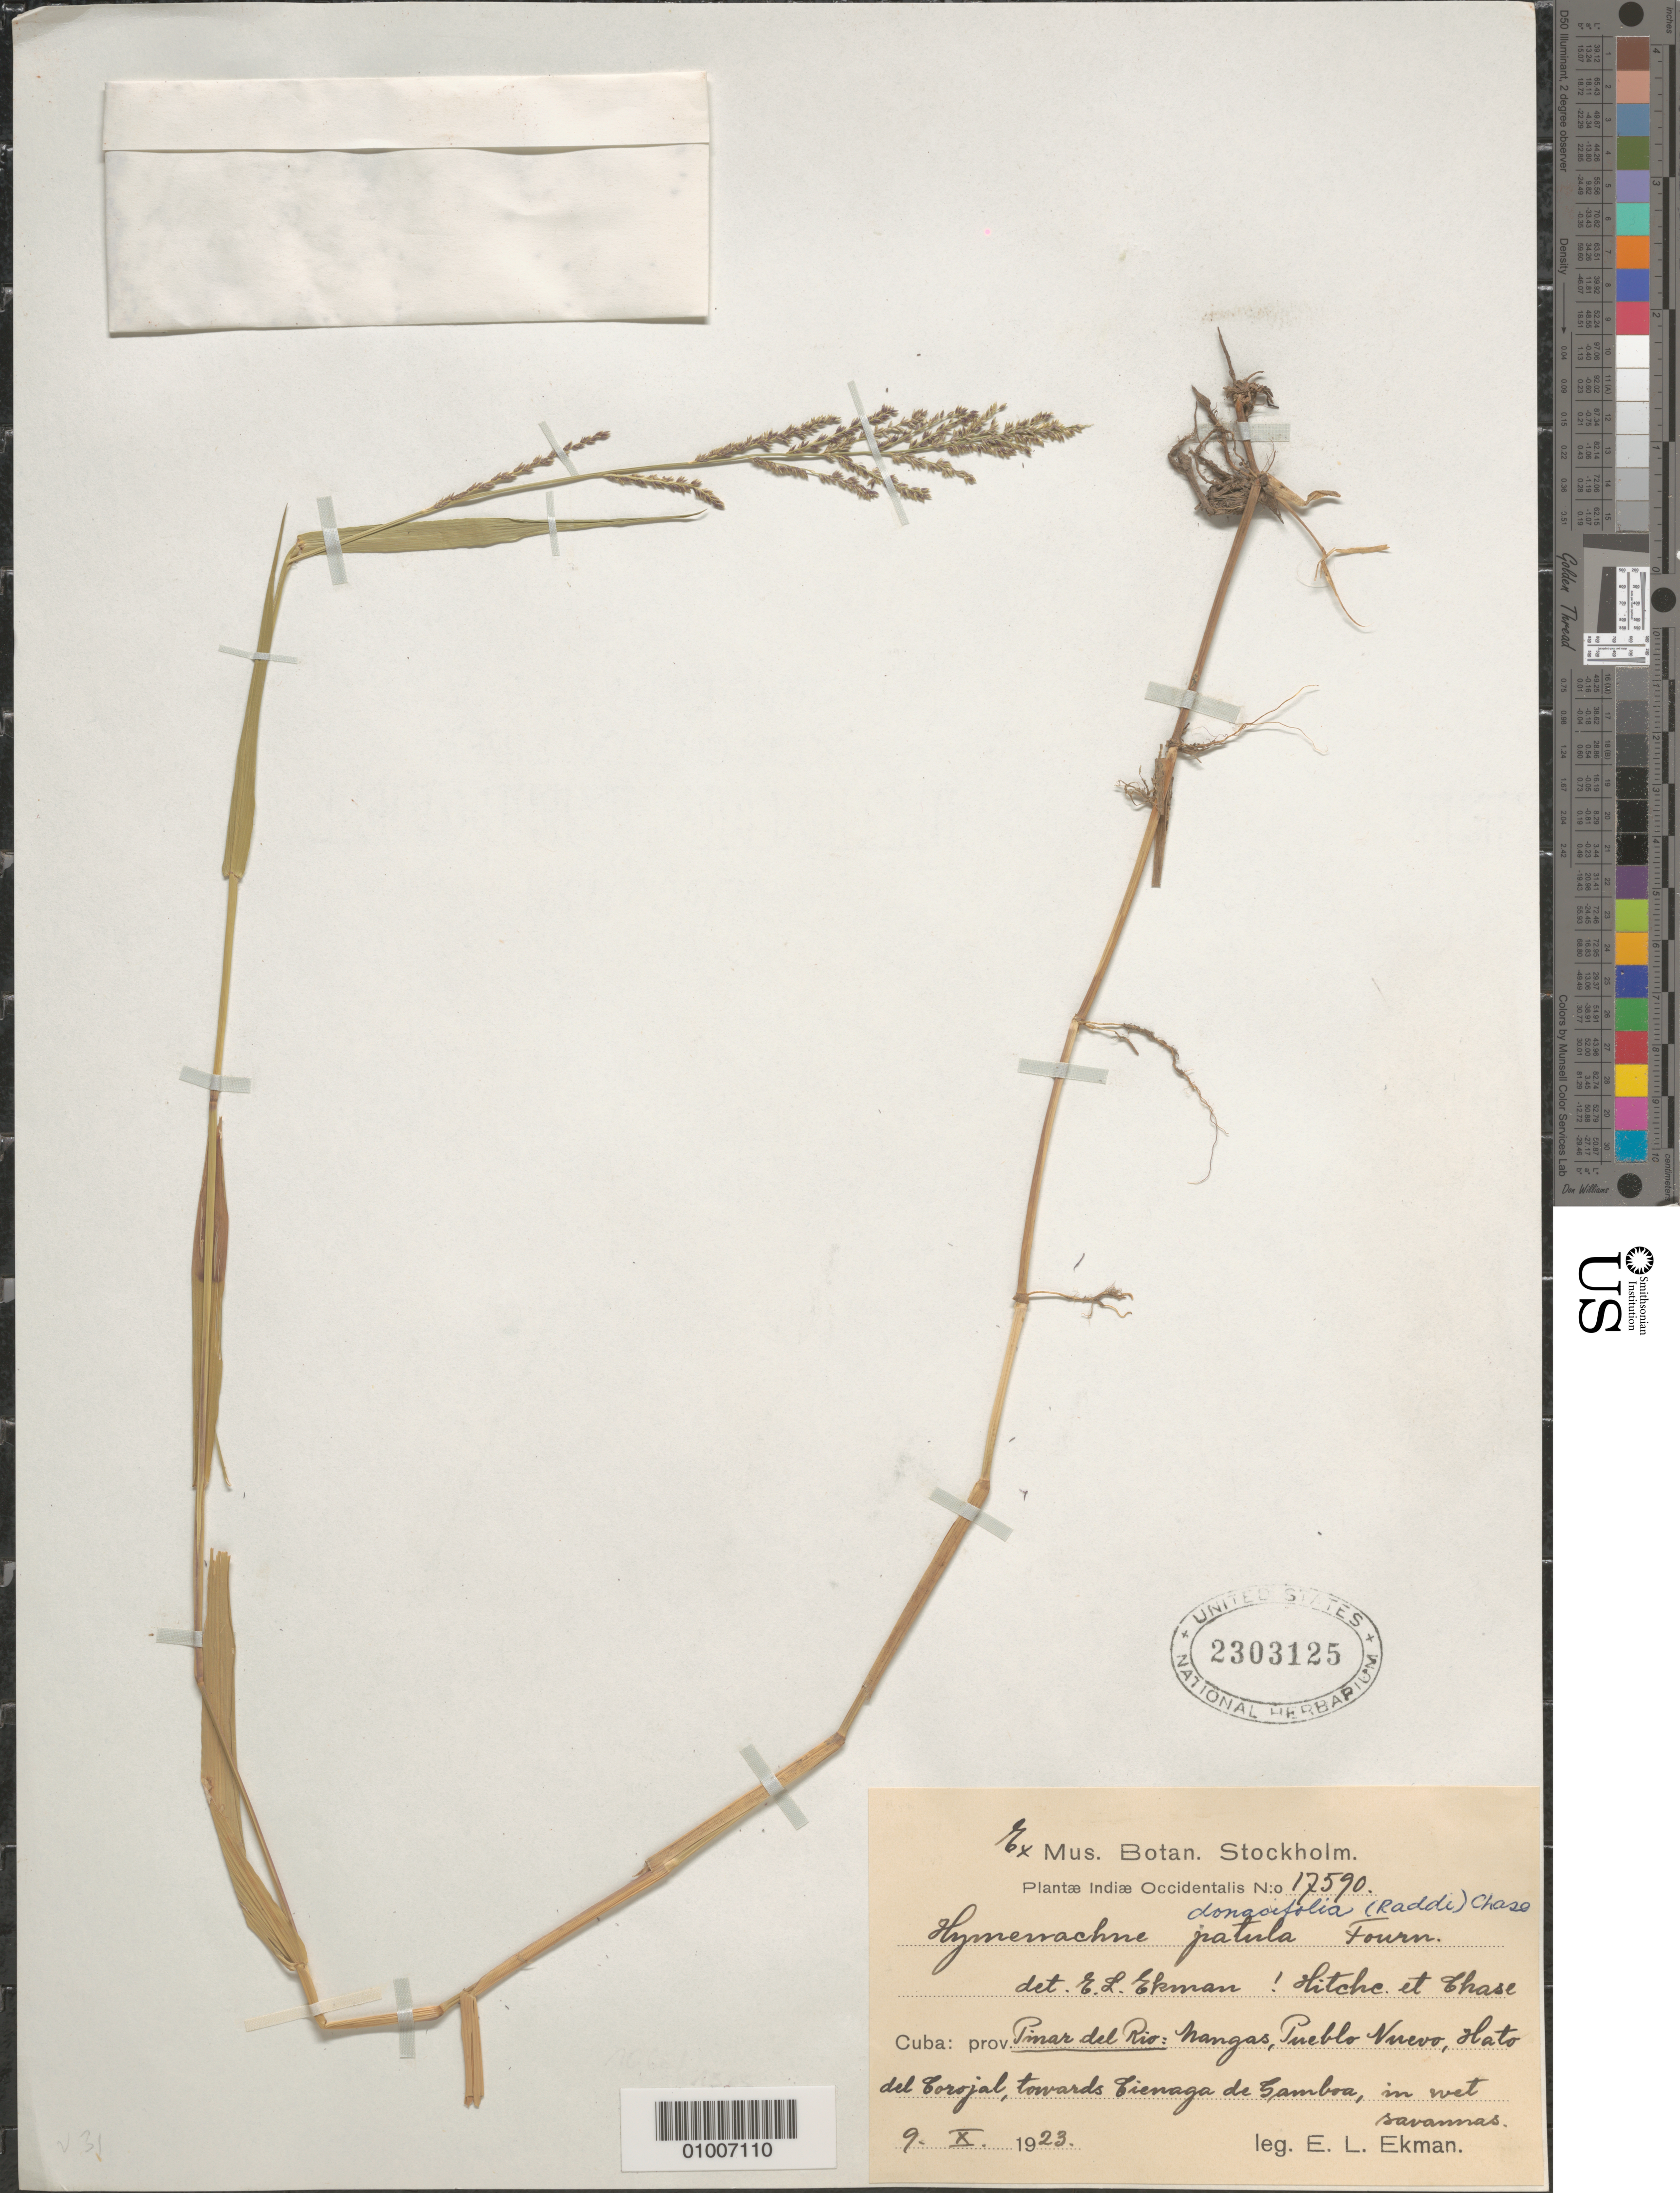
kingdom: Plantae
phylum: Tracheophyta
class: Liliopsida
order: Poales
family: Poaceae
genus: Hymenachne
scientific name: Hymenachne donacifolia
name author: (Raddi) Chase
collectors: E. L. Ekman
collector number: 17590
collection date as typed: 09 Oct 1923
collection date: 1923-10-09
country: Cuba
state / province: Pinar del Rio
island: Cuba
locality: Puelbo Nuevo, Hato del Corojal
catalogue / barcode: US 2303125